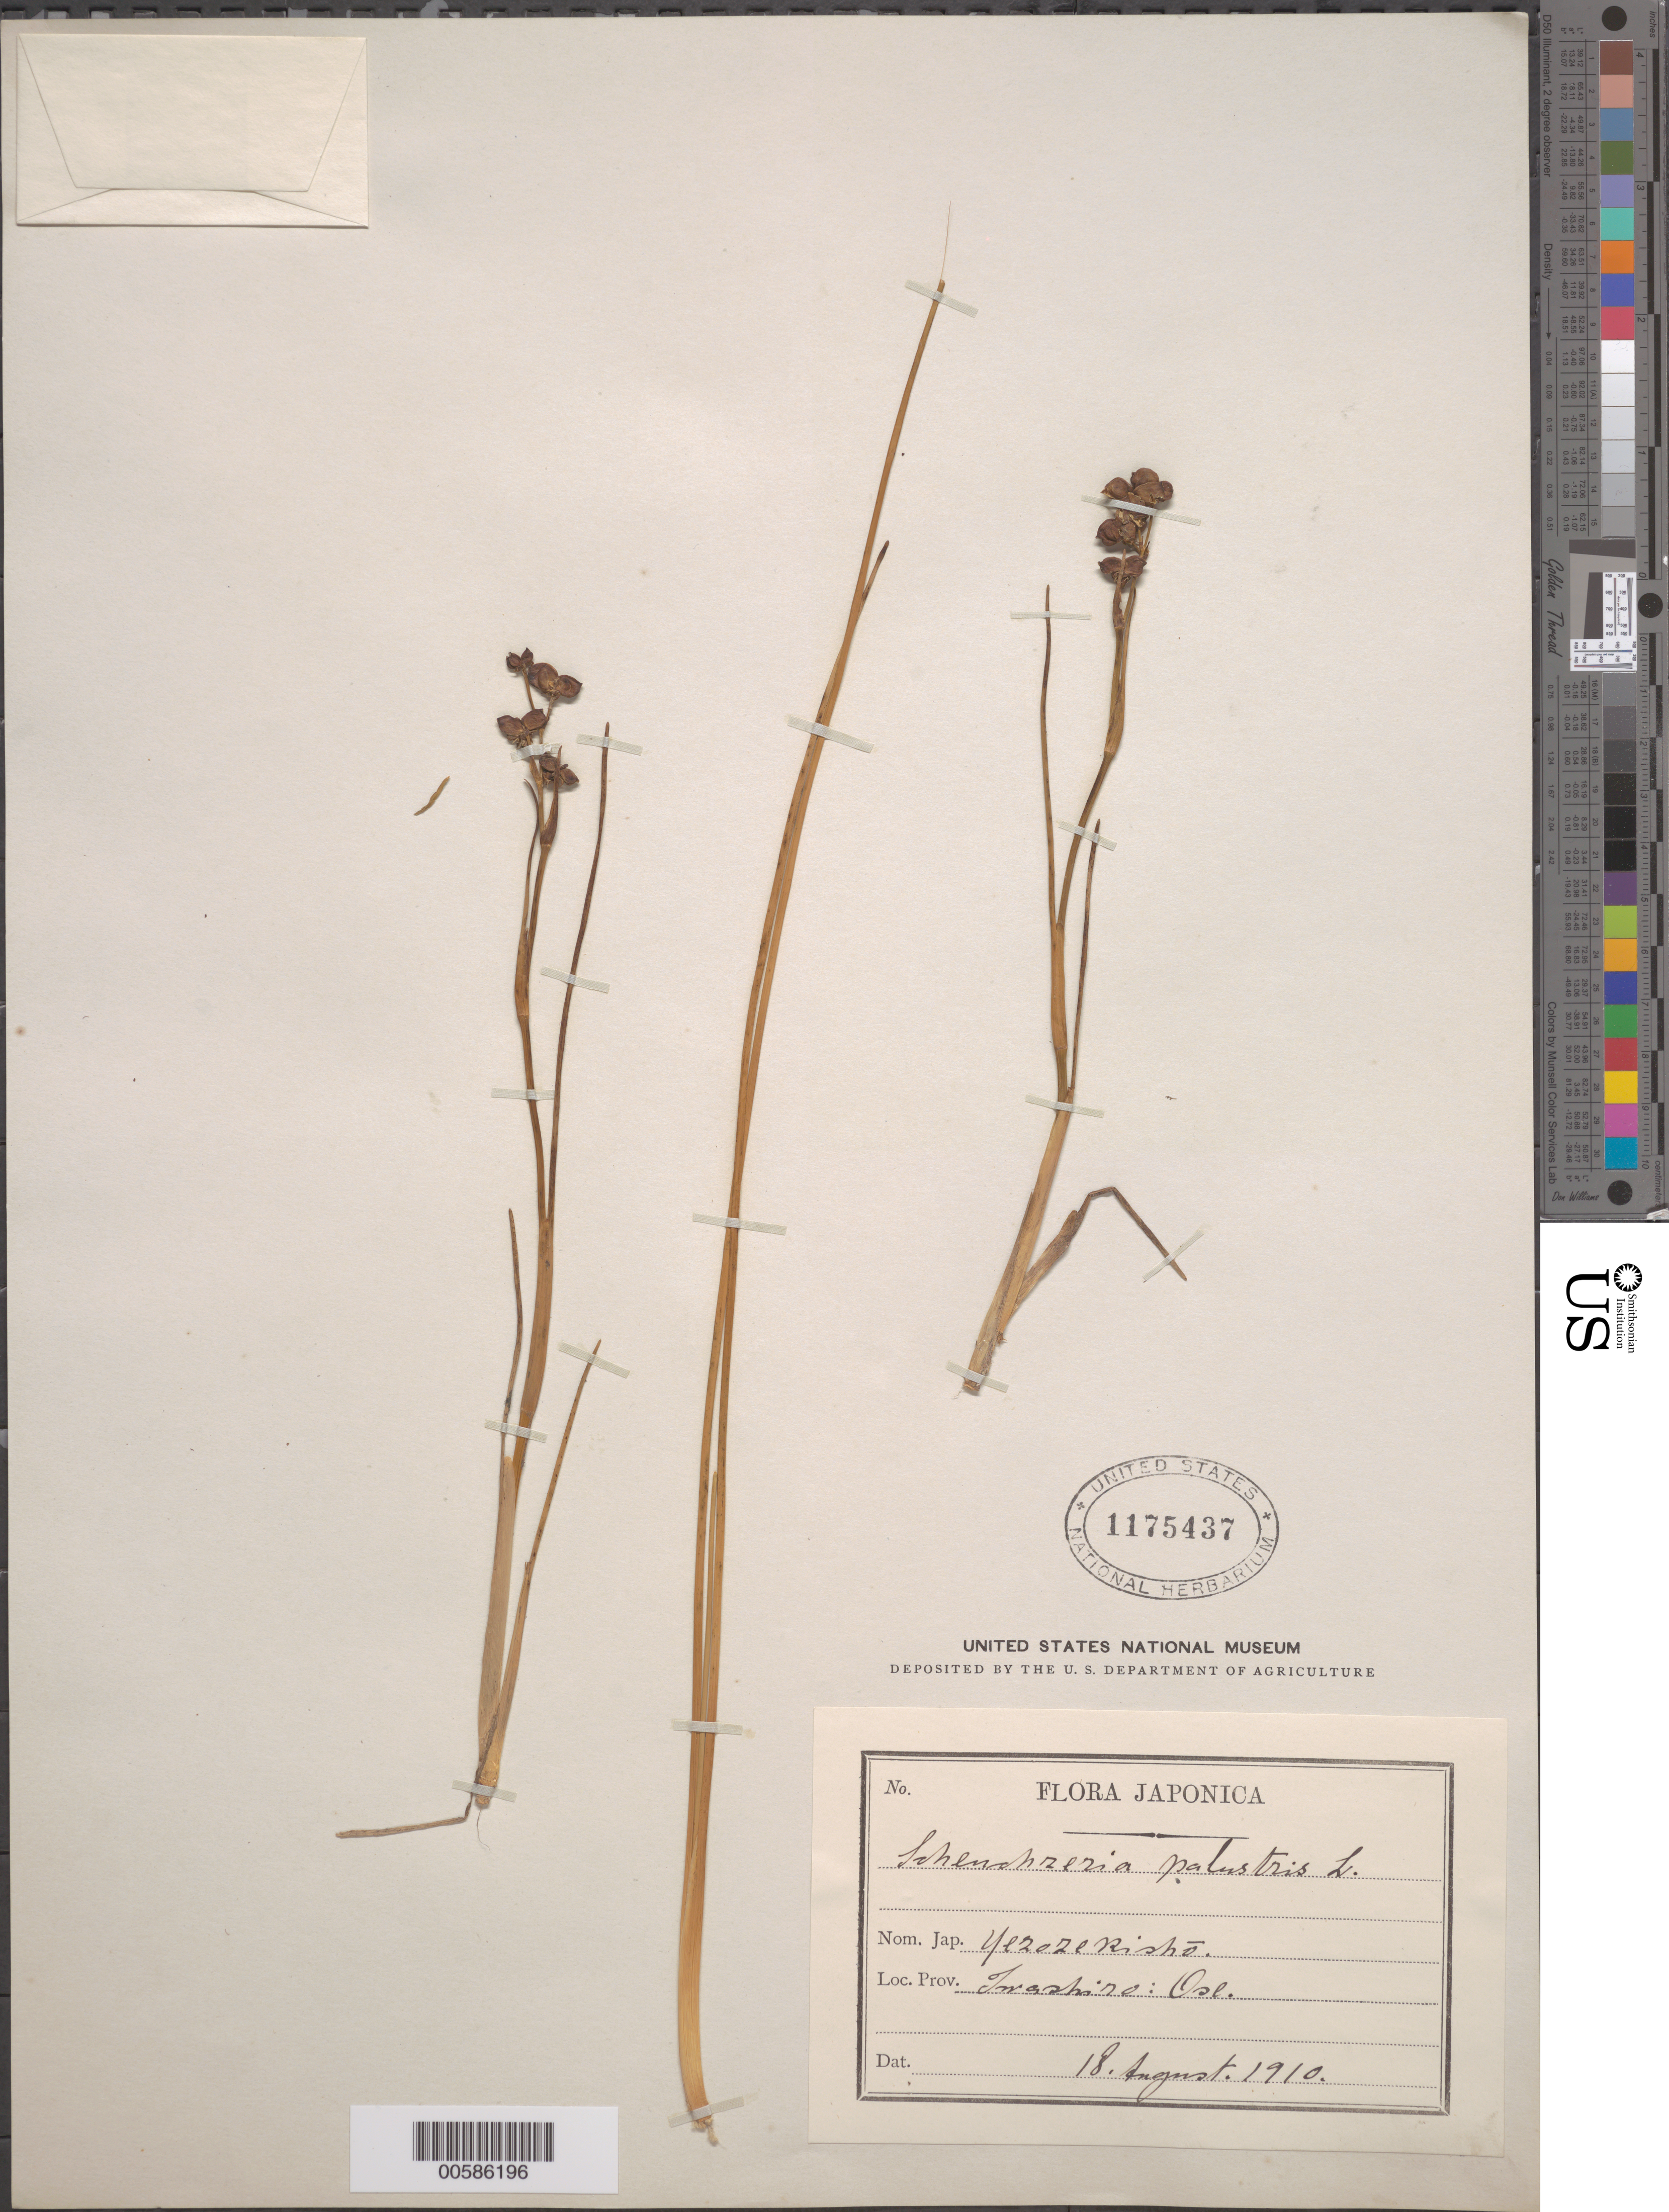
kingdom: Plantae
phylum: Tracheophyta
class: Liliopsida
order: Alismatales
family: Scheuchzeriaceae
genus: Scheuchzeria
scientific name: Scheuchzeria palustris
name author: L.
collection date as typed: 18 Aug 1910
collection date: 1910-08-18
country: Japan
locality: Ose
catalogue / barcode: US 1175437